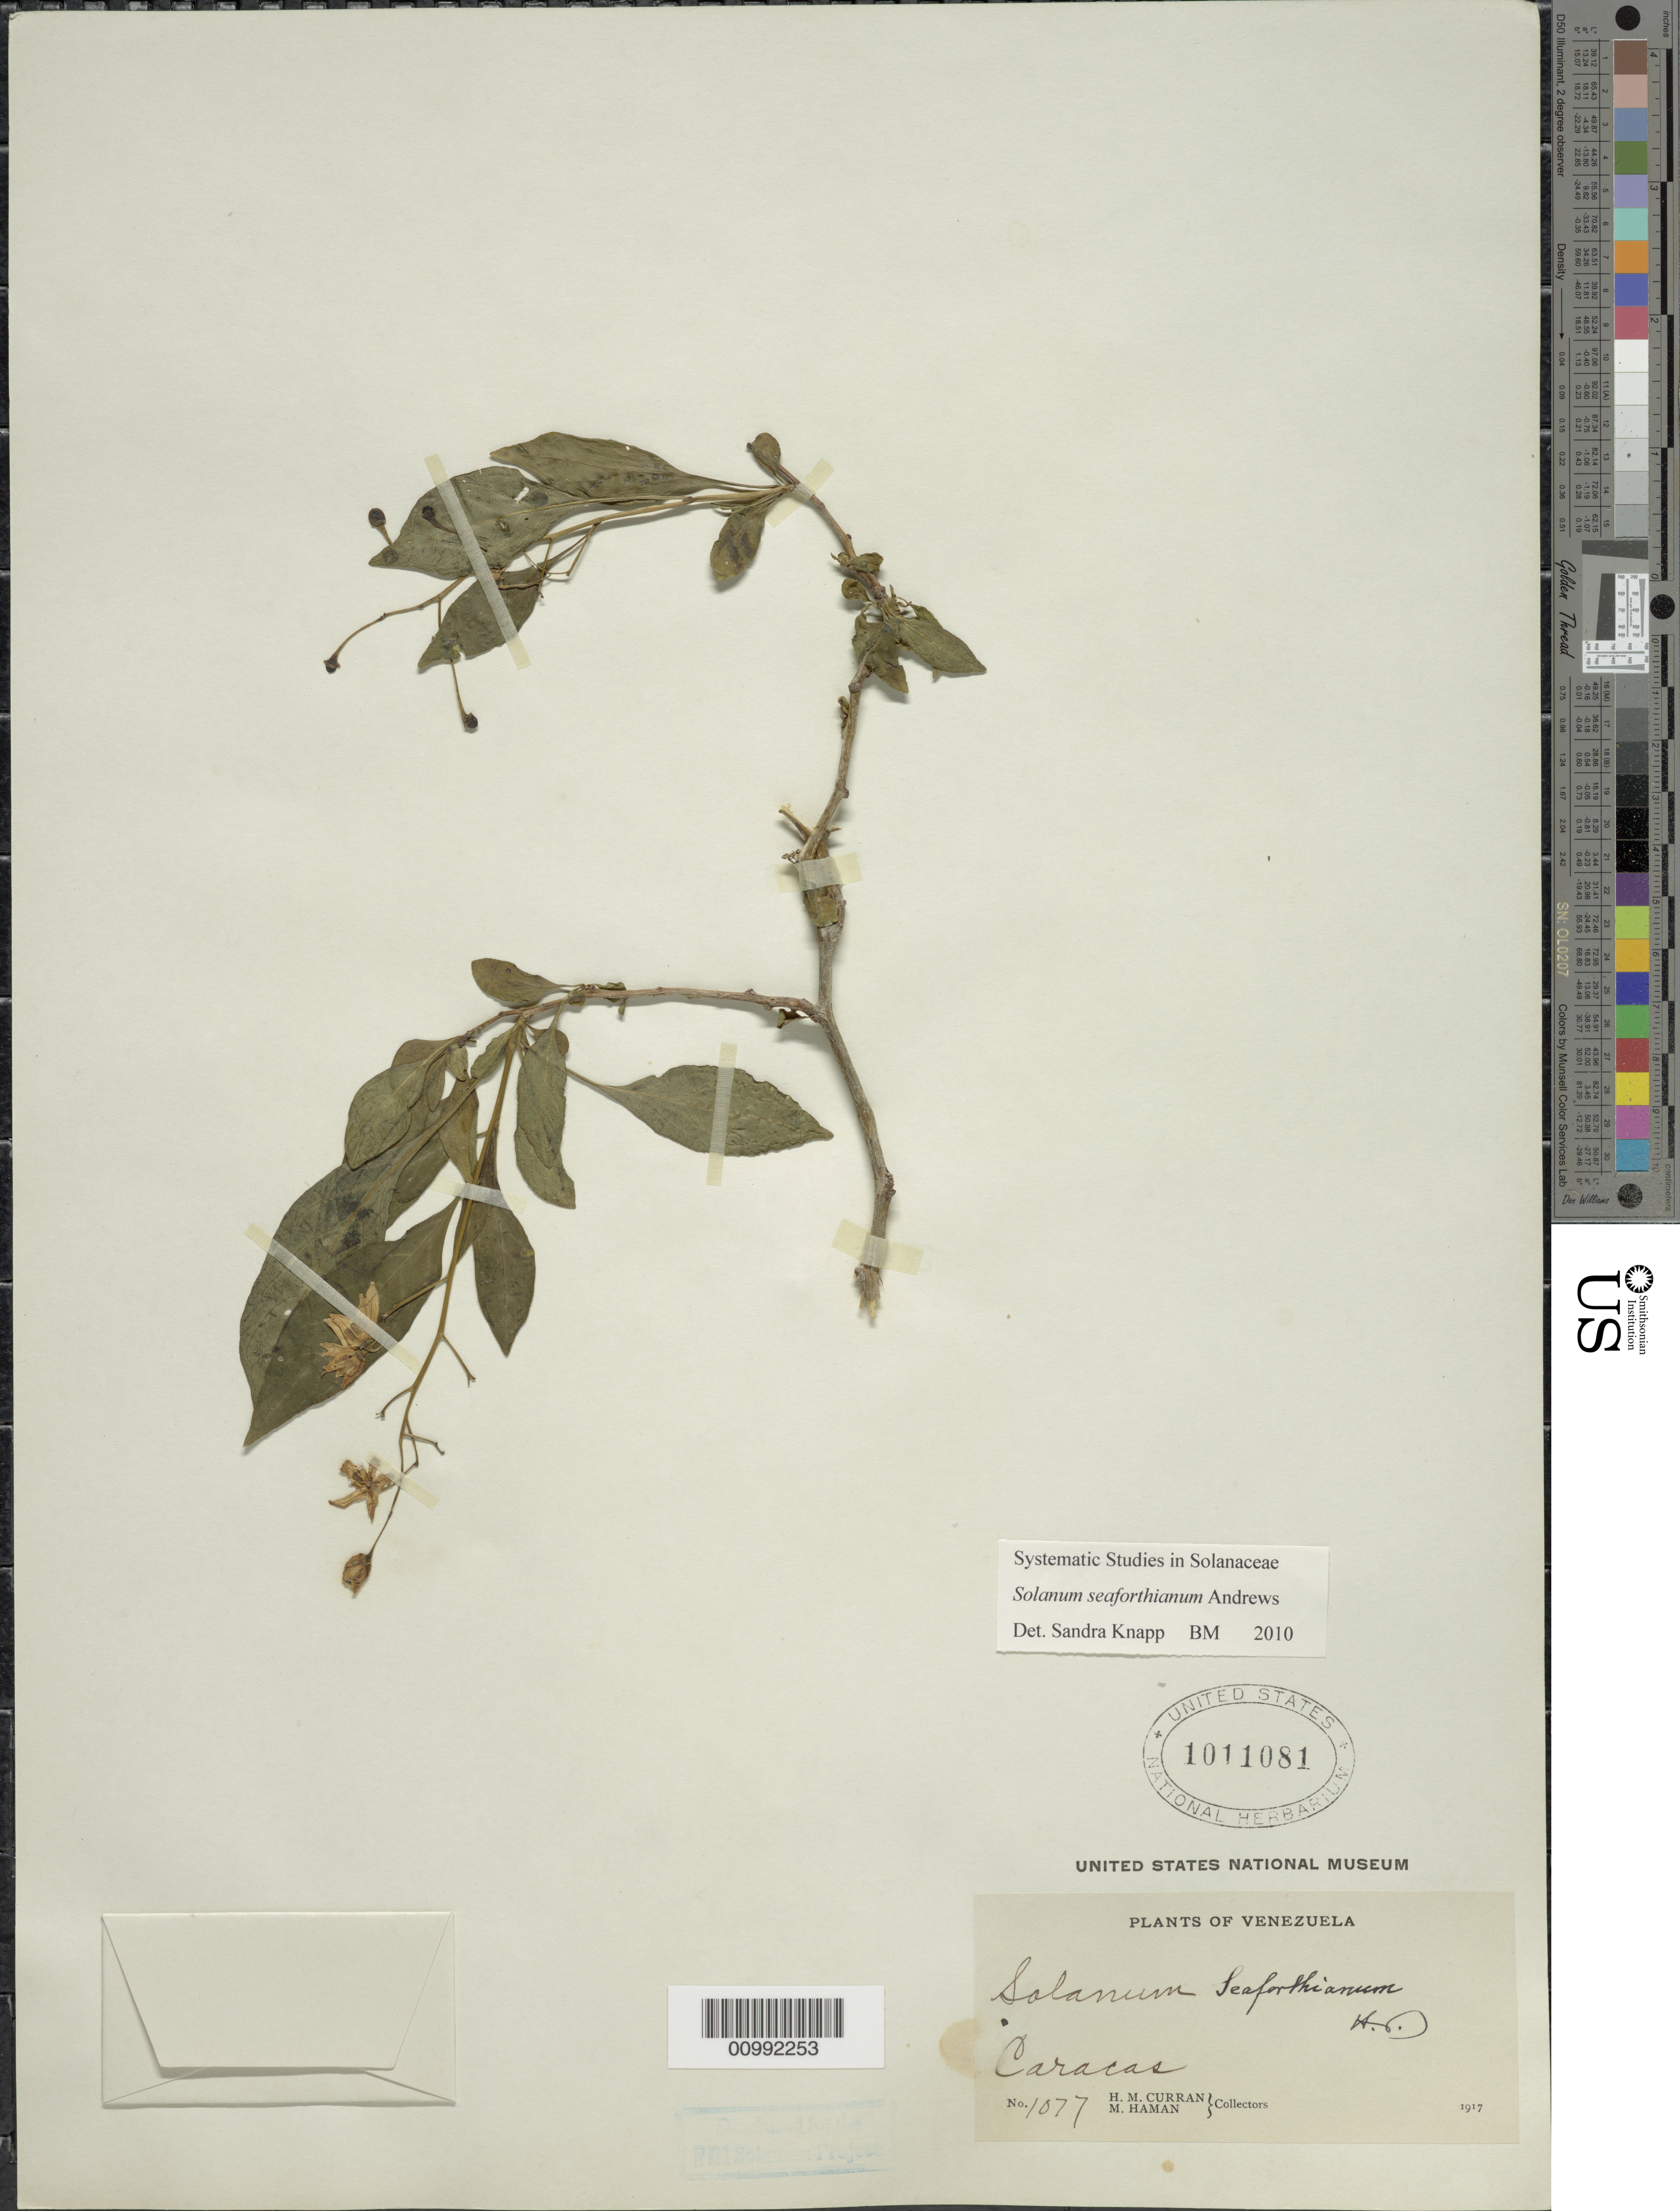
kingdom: Plantae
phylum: Tracheophyta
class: Magnoliopsida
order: Solanales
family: Solanaceae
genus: Solanum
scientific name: Solanum seaforthianum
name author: Andrews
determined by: Knapp, S. D.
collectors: H. M. Curran & M. Haman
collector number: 1077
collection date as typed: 1917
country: Venezuela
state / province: Distrito Federal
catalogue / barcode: US 1011081